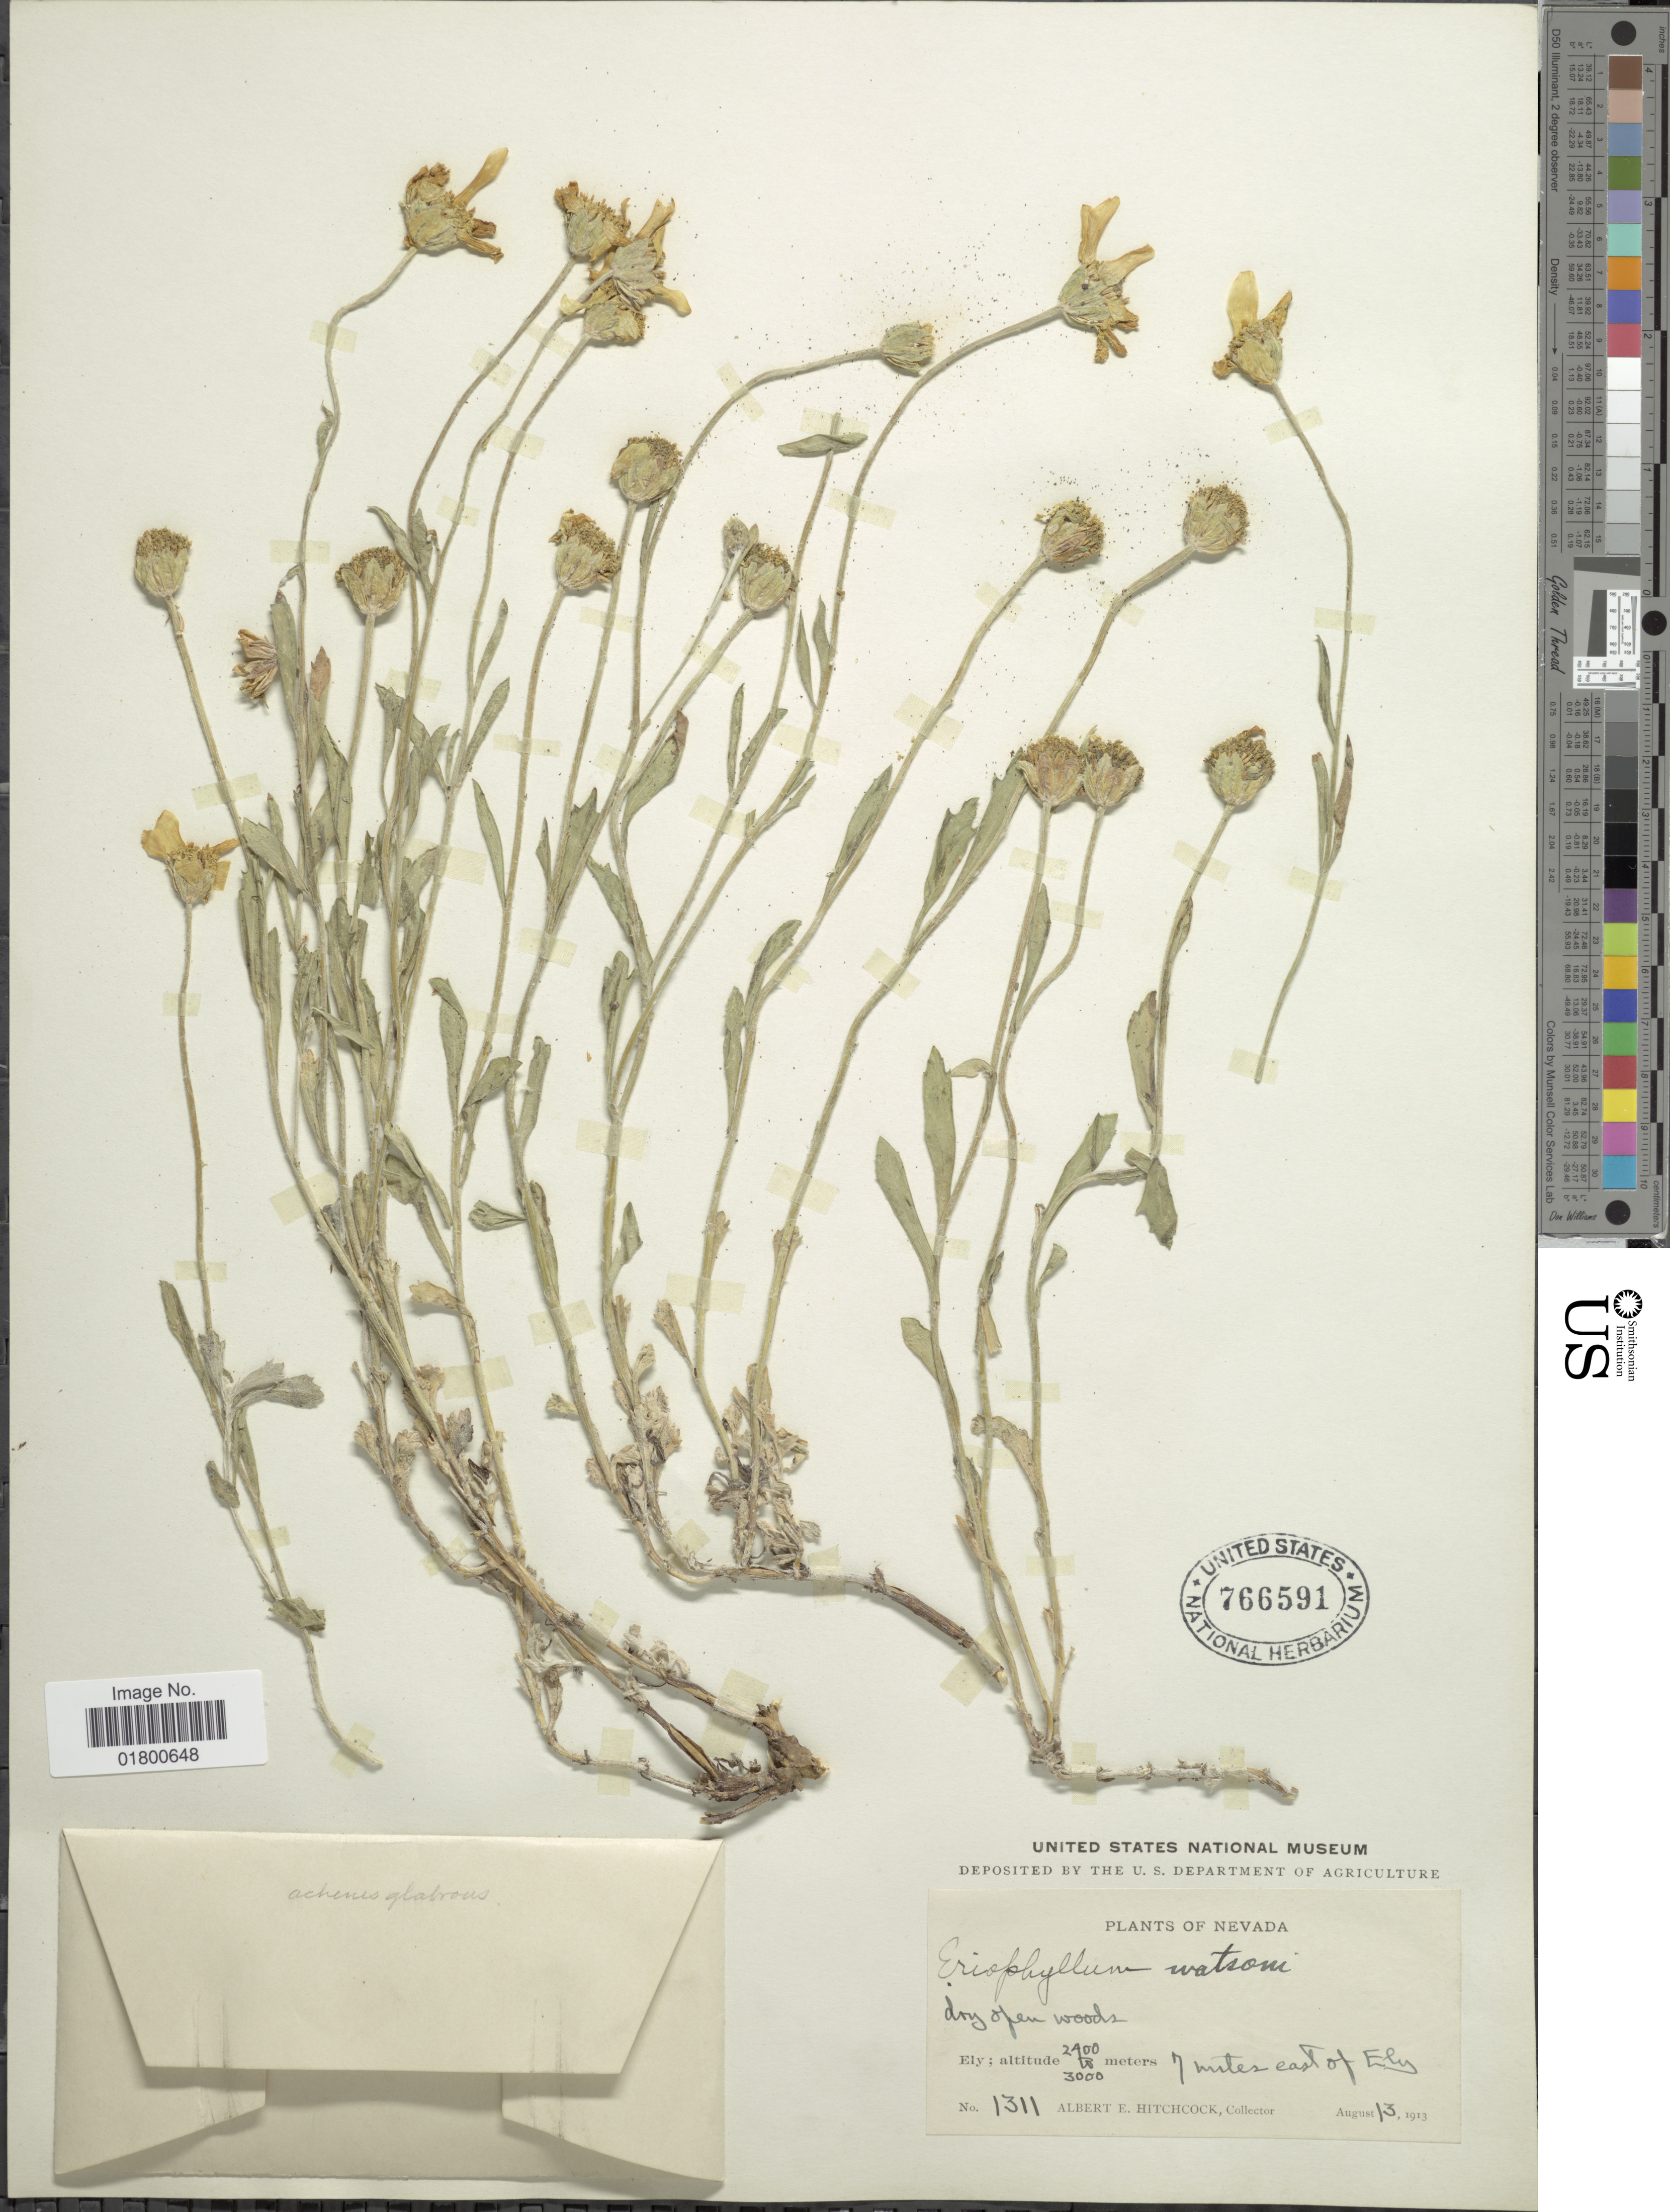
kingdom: Plantae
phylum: Tracheophyta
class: Magnoliopsida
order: Asterales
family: Asteraceae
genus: Eriophyllum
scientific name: Eriophyllum watsonii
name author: A. Gray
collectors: A. Hitchcock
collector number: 1311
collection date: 1913-08-13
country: United States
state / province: Nevada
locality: Ely, 7 miles east of Ely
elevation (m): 2400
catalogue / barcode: US 766591